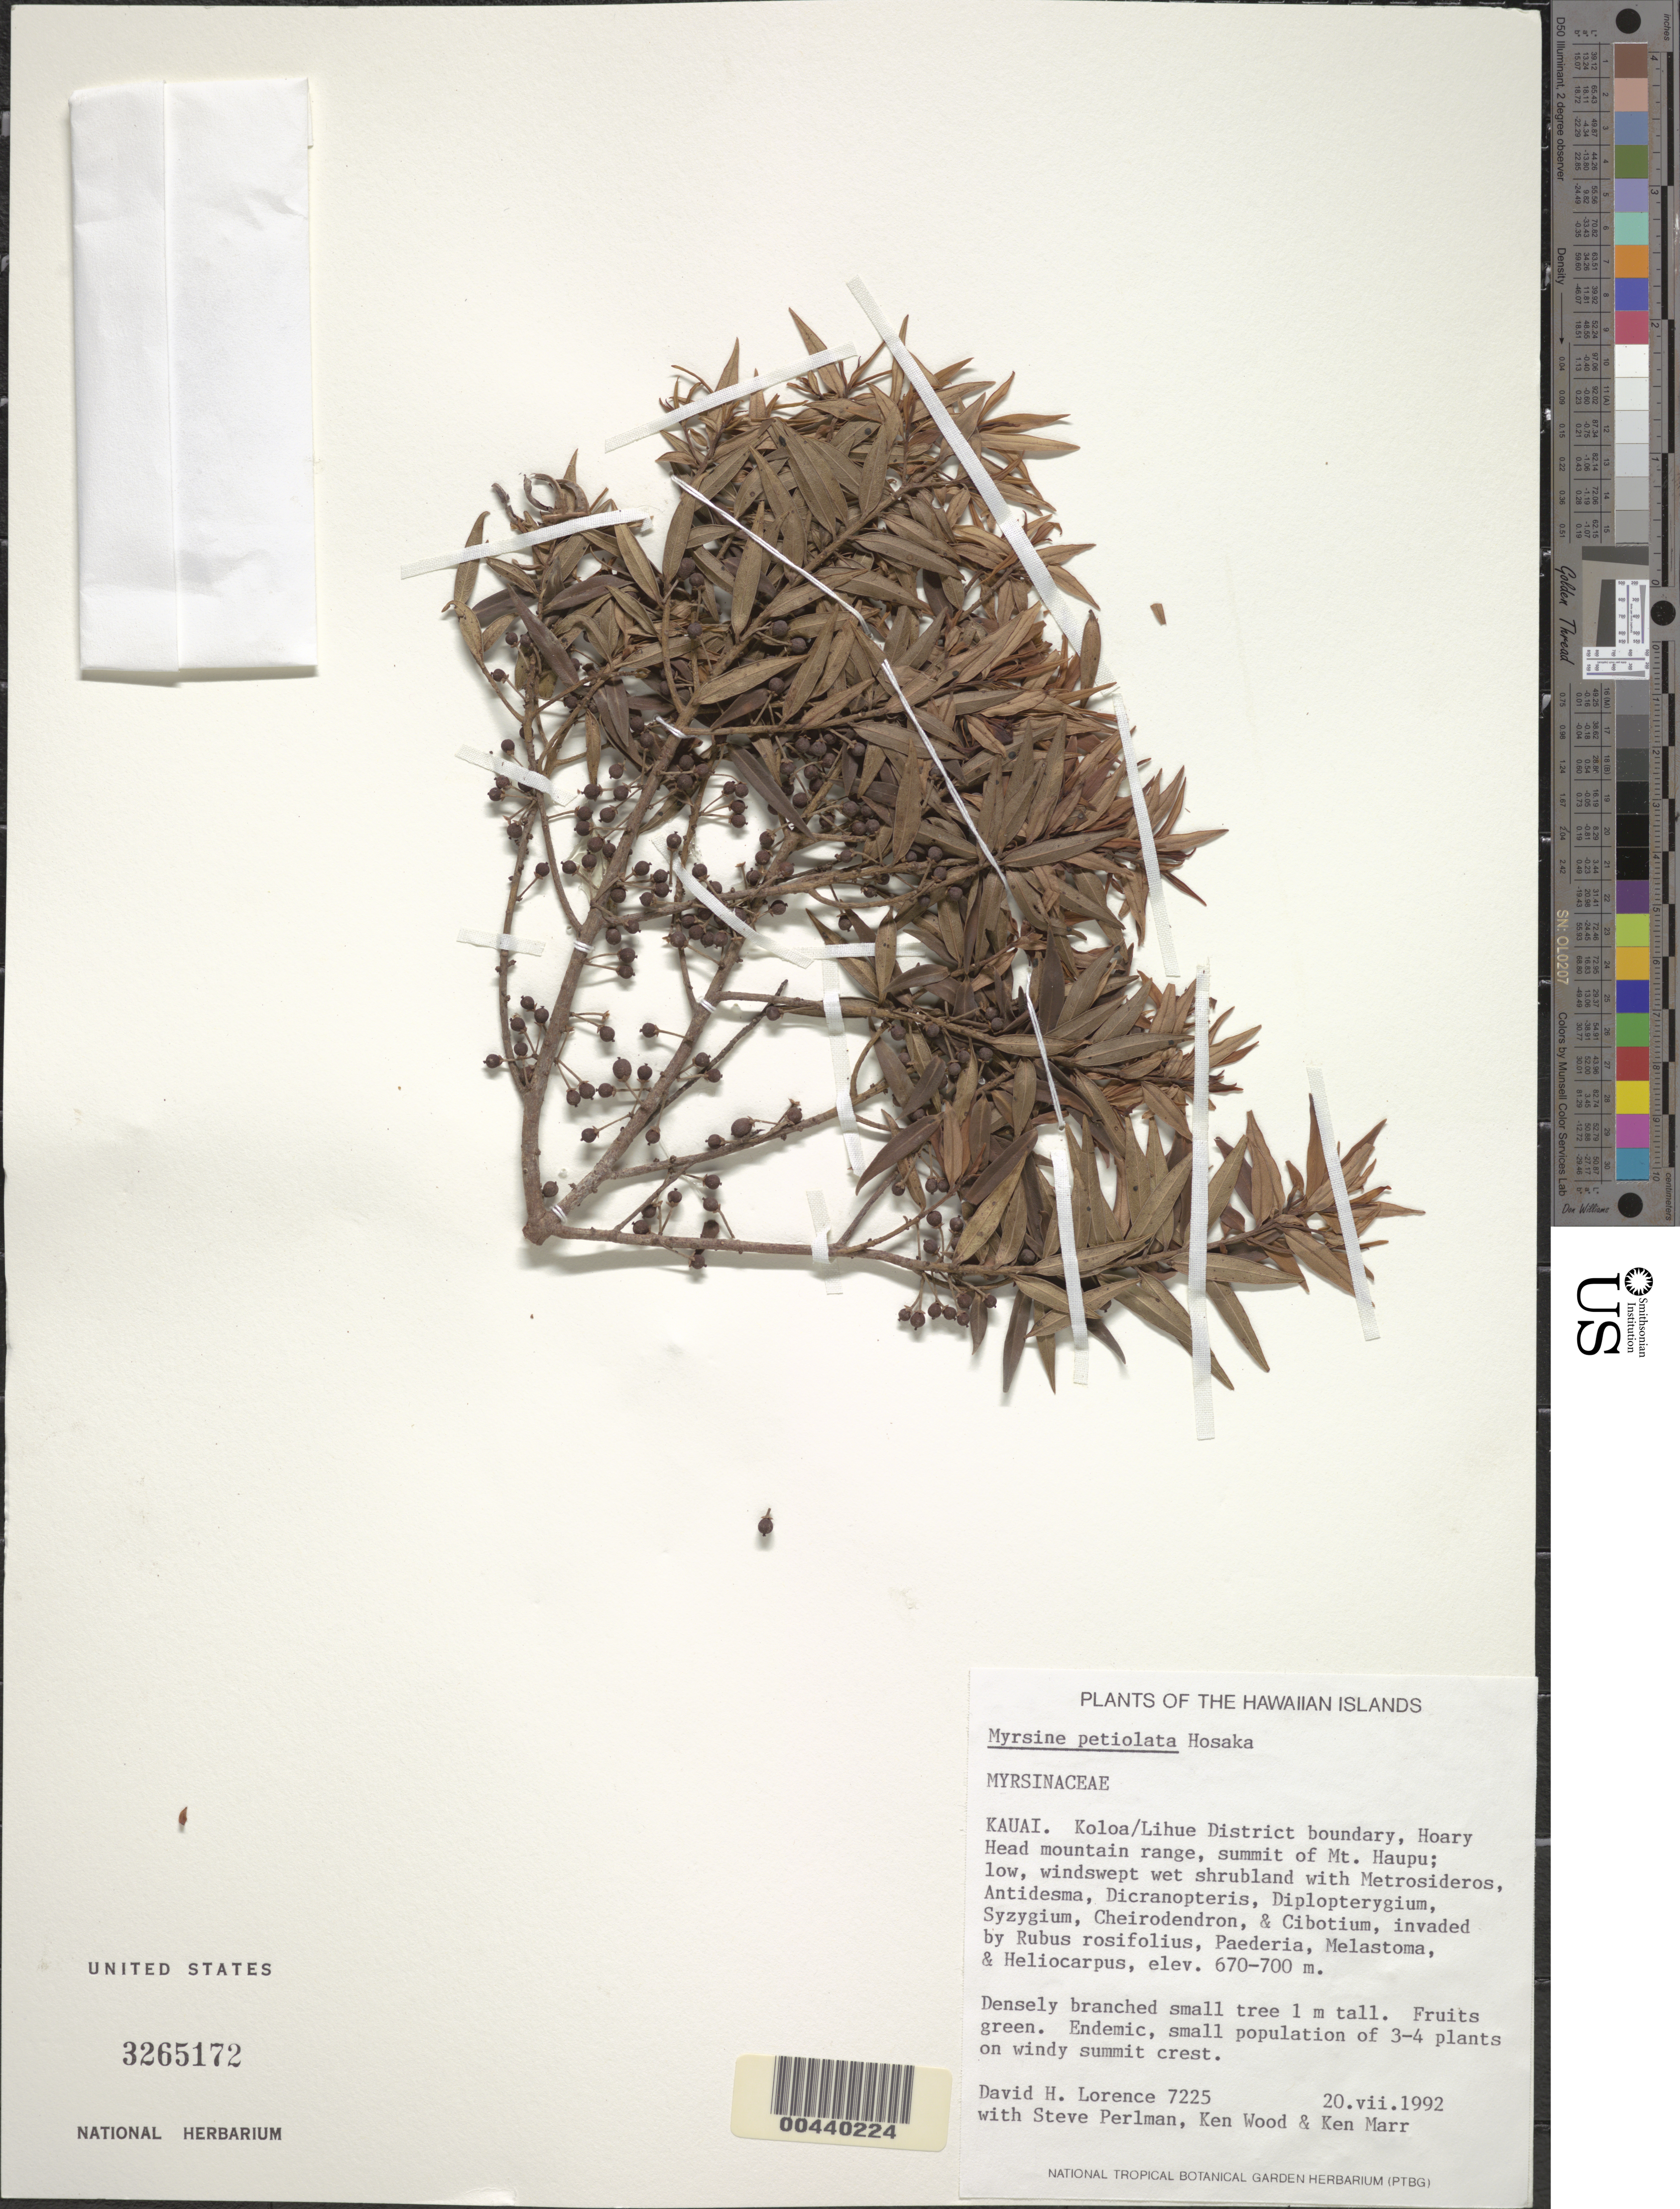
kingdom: Plantae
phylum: Tracheophyta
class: Magnoliopsida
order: Ericales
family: Primulaceae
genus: Myrsine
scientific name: Myrsine petiolata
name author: Hosaka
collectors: D. Lorence, S. P. Perlman, K. Wood & K. Marr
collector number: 7225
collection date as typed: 20 Jul 1992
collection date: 1992-07-20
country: United States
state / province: Hawaii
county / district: Kauai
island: Kaua'i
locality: Koloa/Lihue District boundary, Hoary Head mountain range, summit of Mt. Haupu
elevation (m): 670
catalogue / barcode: US 3265172